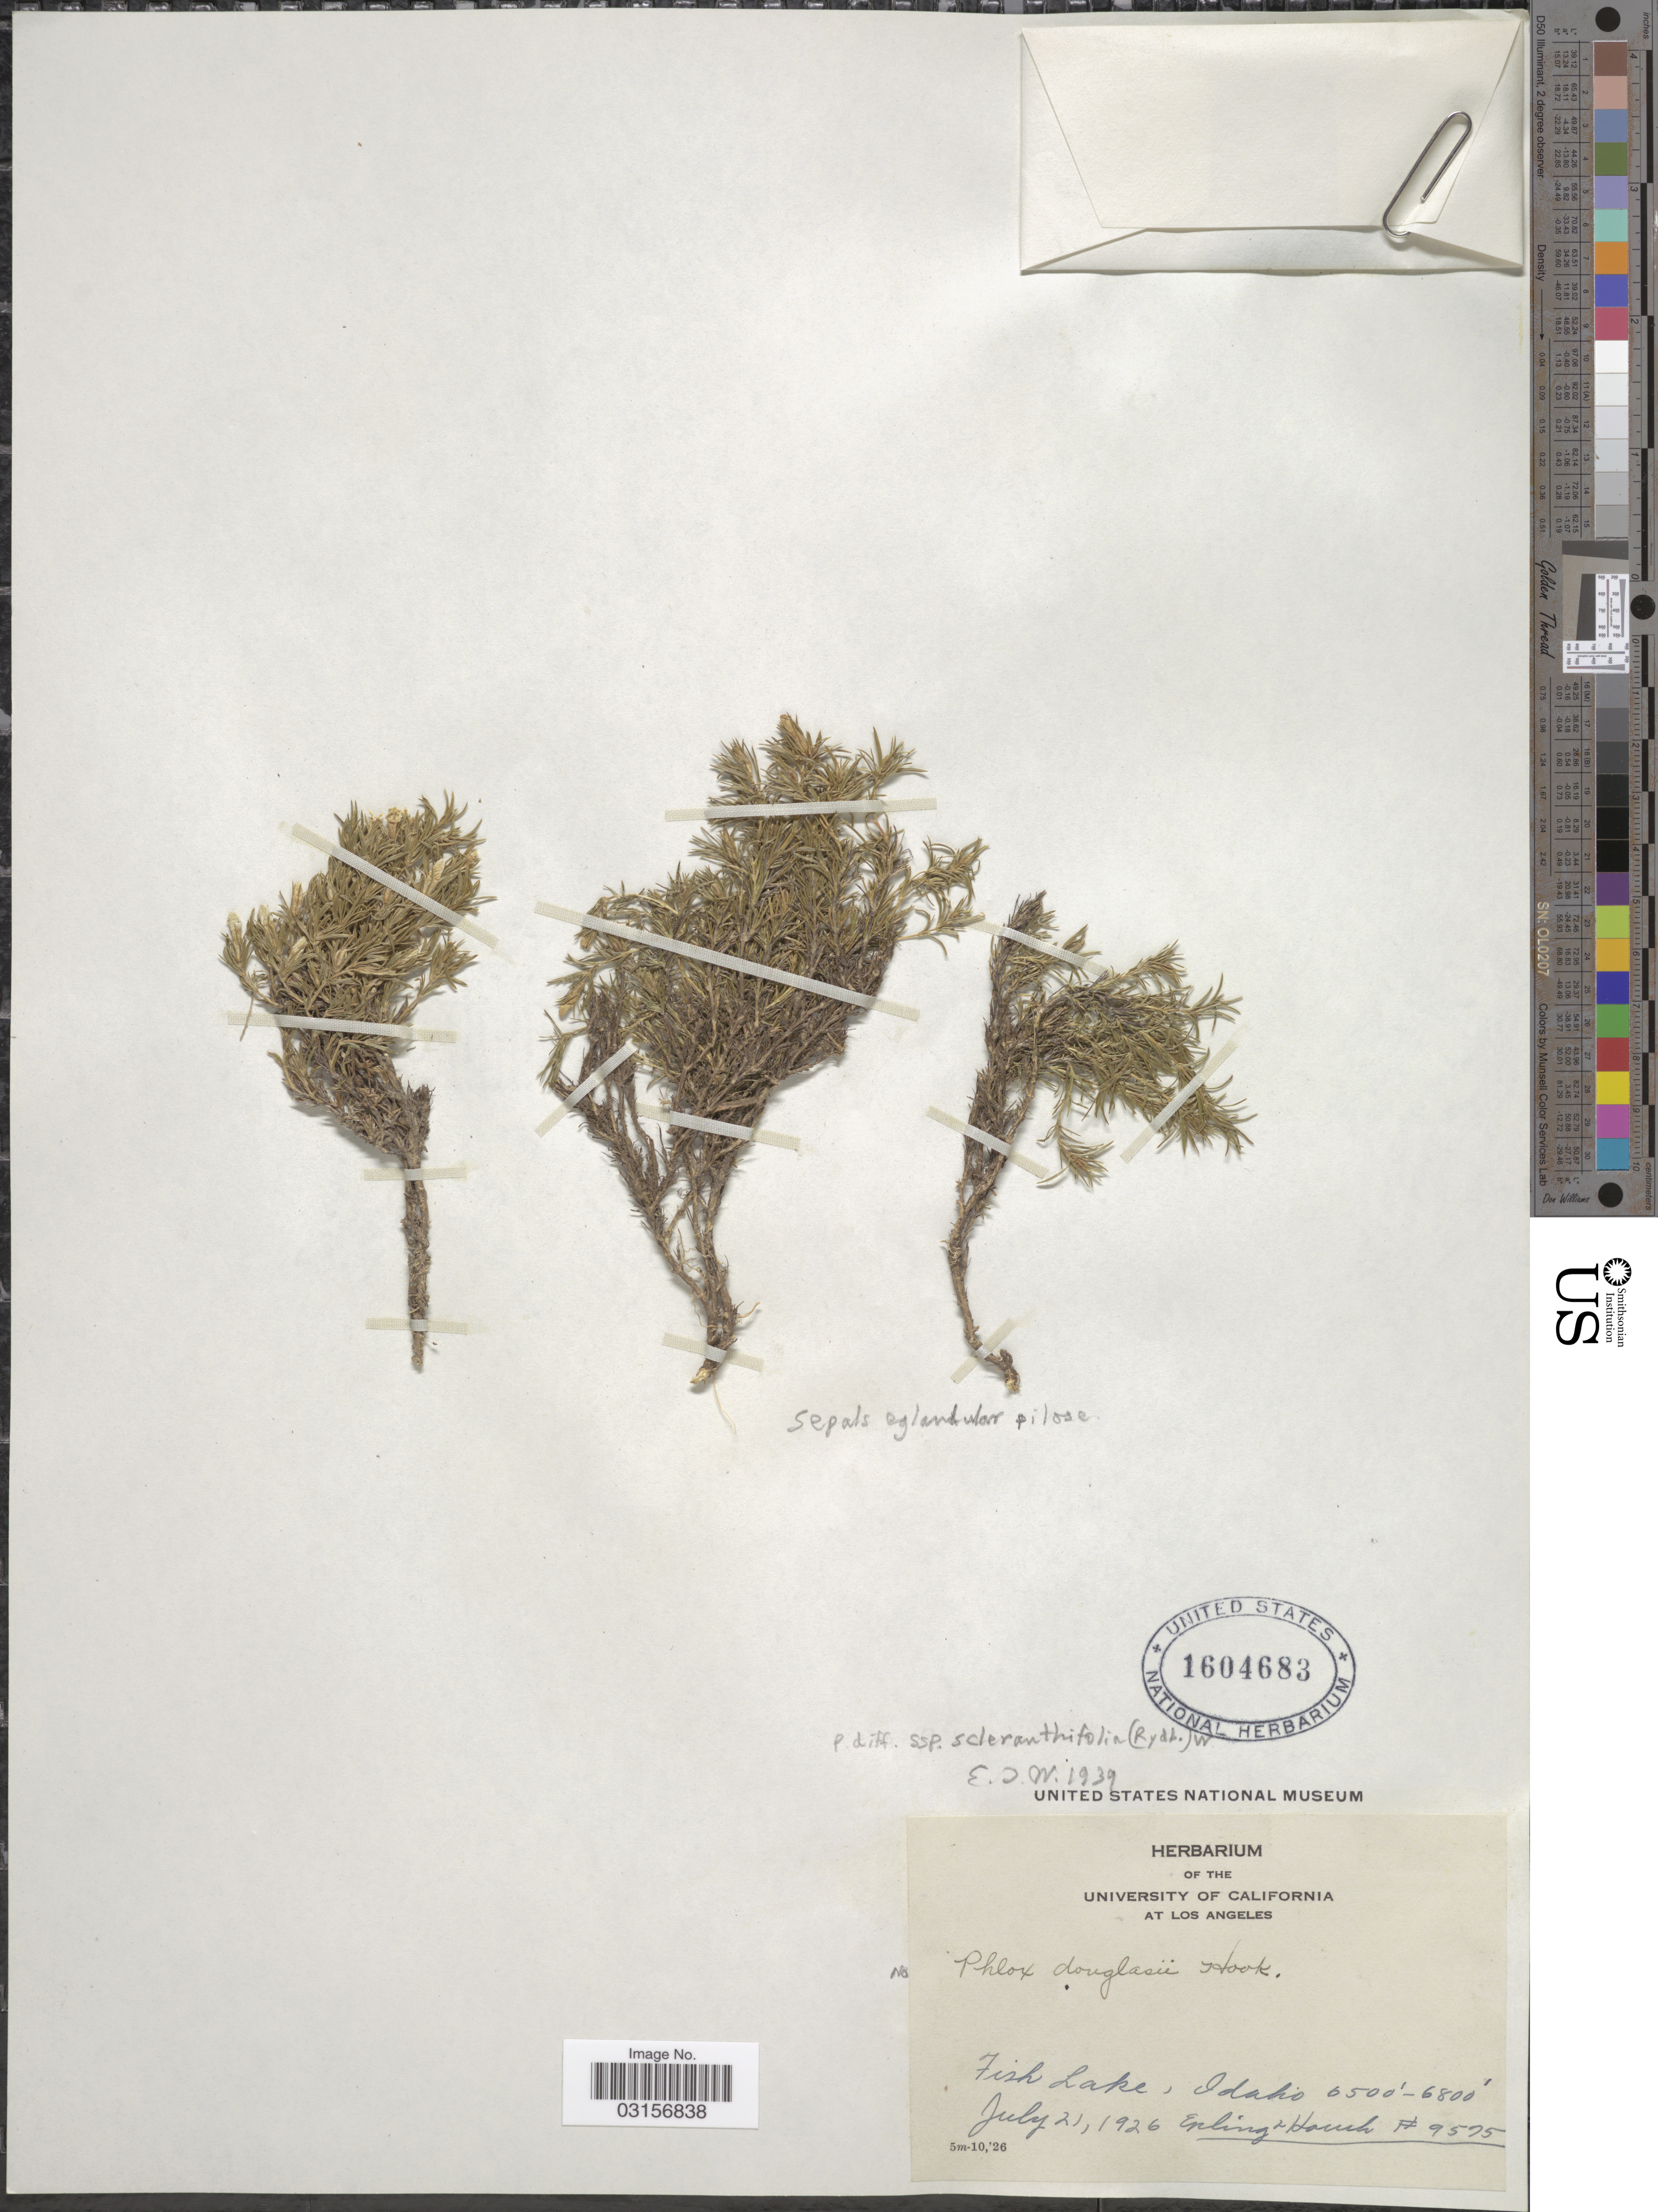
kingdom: Plantae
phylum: Tracheophyta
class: Magnoliopsida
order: Ericales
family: Polemoniaceae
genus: Phlox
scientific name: Phlox caespitosa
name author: Nutt.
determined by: Mayfield, M. H.; Ferguson, C. J.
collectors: -- Epling & -. Hauch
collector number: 9575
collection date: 1926-07-21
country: United States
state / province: Idaho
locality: Fish Lake, Idaho.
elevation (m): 1981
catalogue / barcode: US 1604683